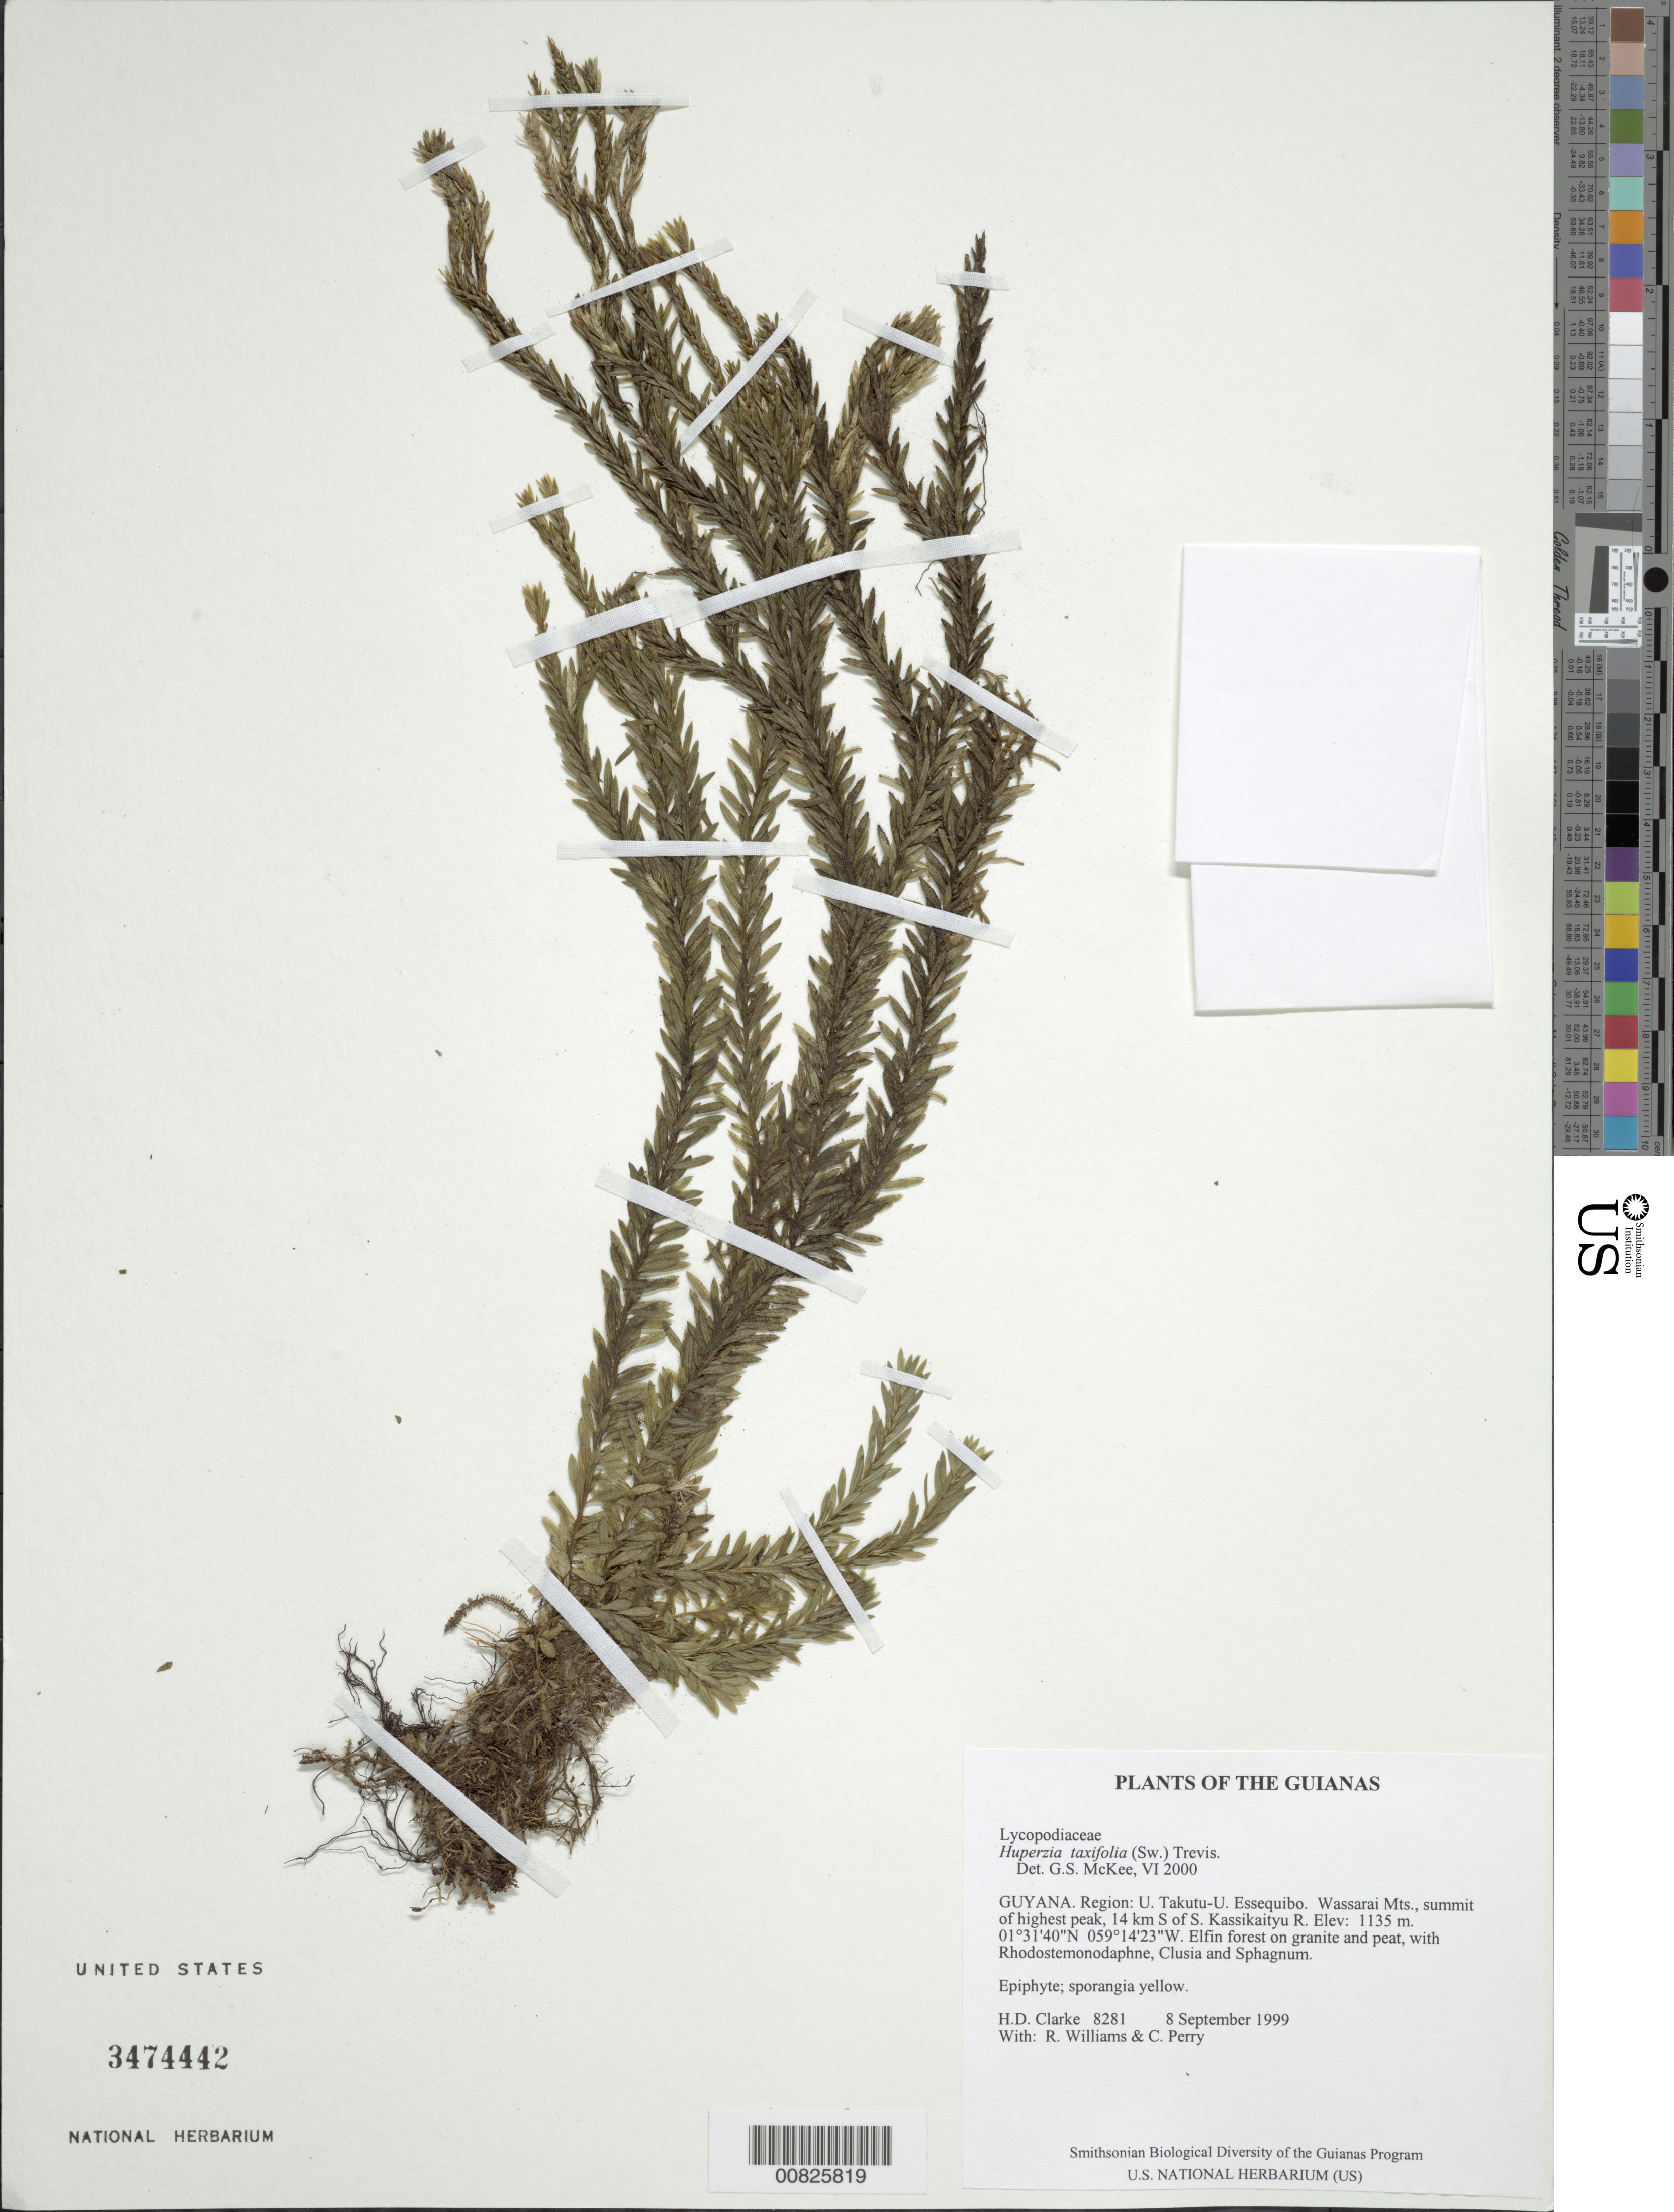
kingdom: Plantae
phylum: Tracheophyta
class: Lycopodiopsida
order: Lycopodiales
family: Lycopodiaceae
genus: Phlegmariurus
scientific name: Phlegmariurus killipii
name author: (Herter) B. Øllg.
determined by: Schuettpelz, E., (US), Smithsonian Institution - National Museum of Natural History (UNITED STATES)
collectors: H. D. Clarke, R. Williams & C. Perry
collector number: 8281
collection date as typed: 8 September 1999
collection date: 1999-09-08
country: Guyana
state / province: U. Takutu-U. Essequibo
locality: Wassarai Mts., summit of highest peak, 14 km S of S. Kassikaityu R.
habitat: Elfin forest on granite and peat, with Rhodostemonodaphne, Clusia and Sphagnum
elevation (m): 1135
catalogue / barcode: US 3474442